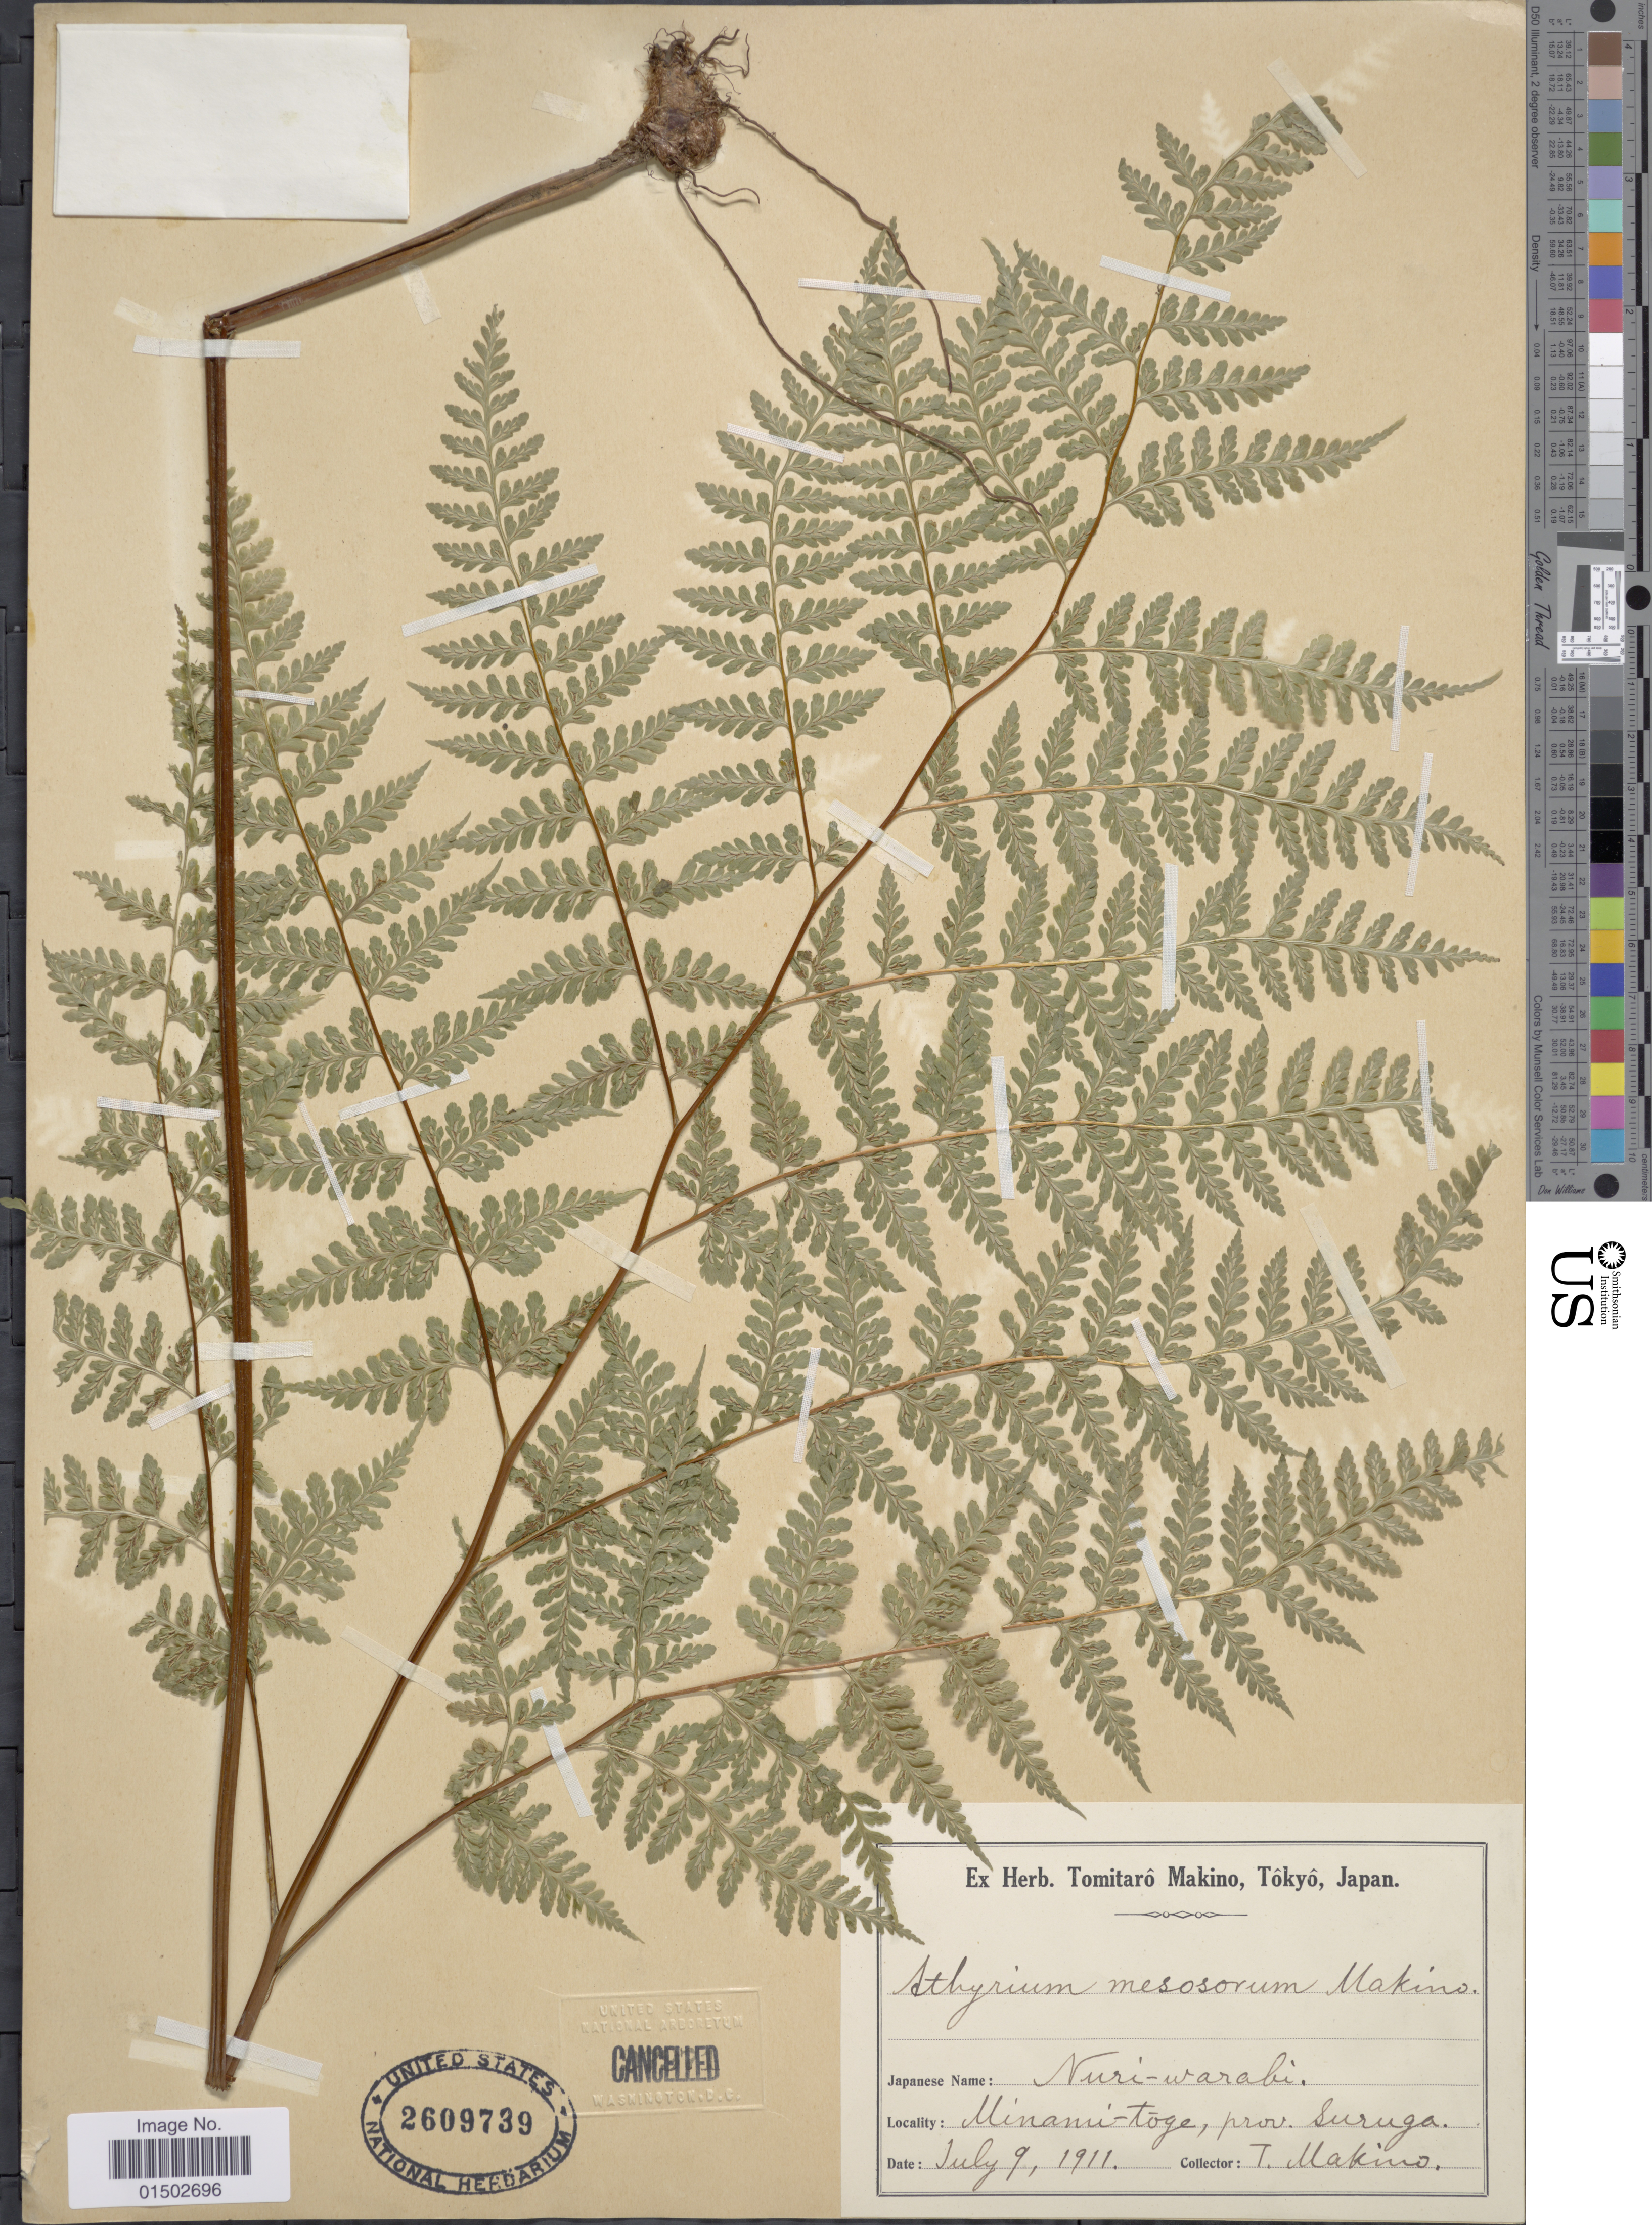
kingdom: Plantae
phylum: Tracheophyta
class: Polypodiopsida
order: Polypodiales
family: Rhachidosoraceae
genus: Rhachidosorus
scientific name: Rhachidosorus mesosorus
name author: (Makino) Ching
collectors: T. Makino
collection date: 1911-07-09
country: Japan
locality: Minami- toge, prov. Suruga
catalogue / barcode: US 2609739